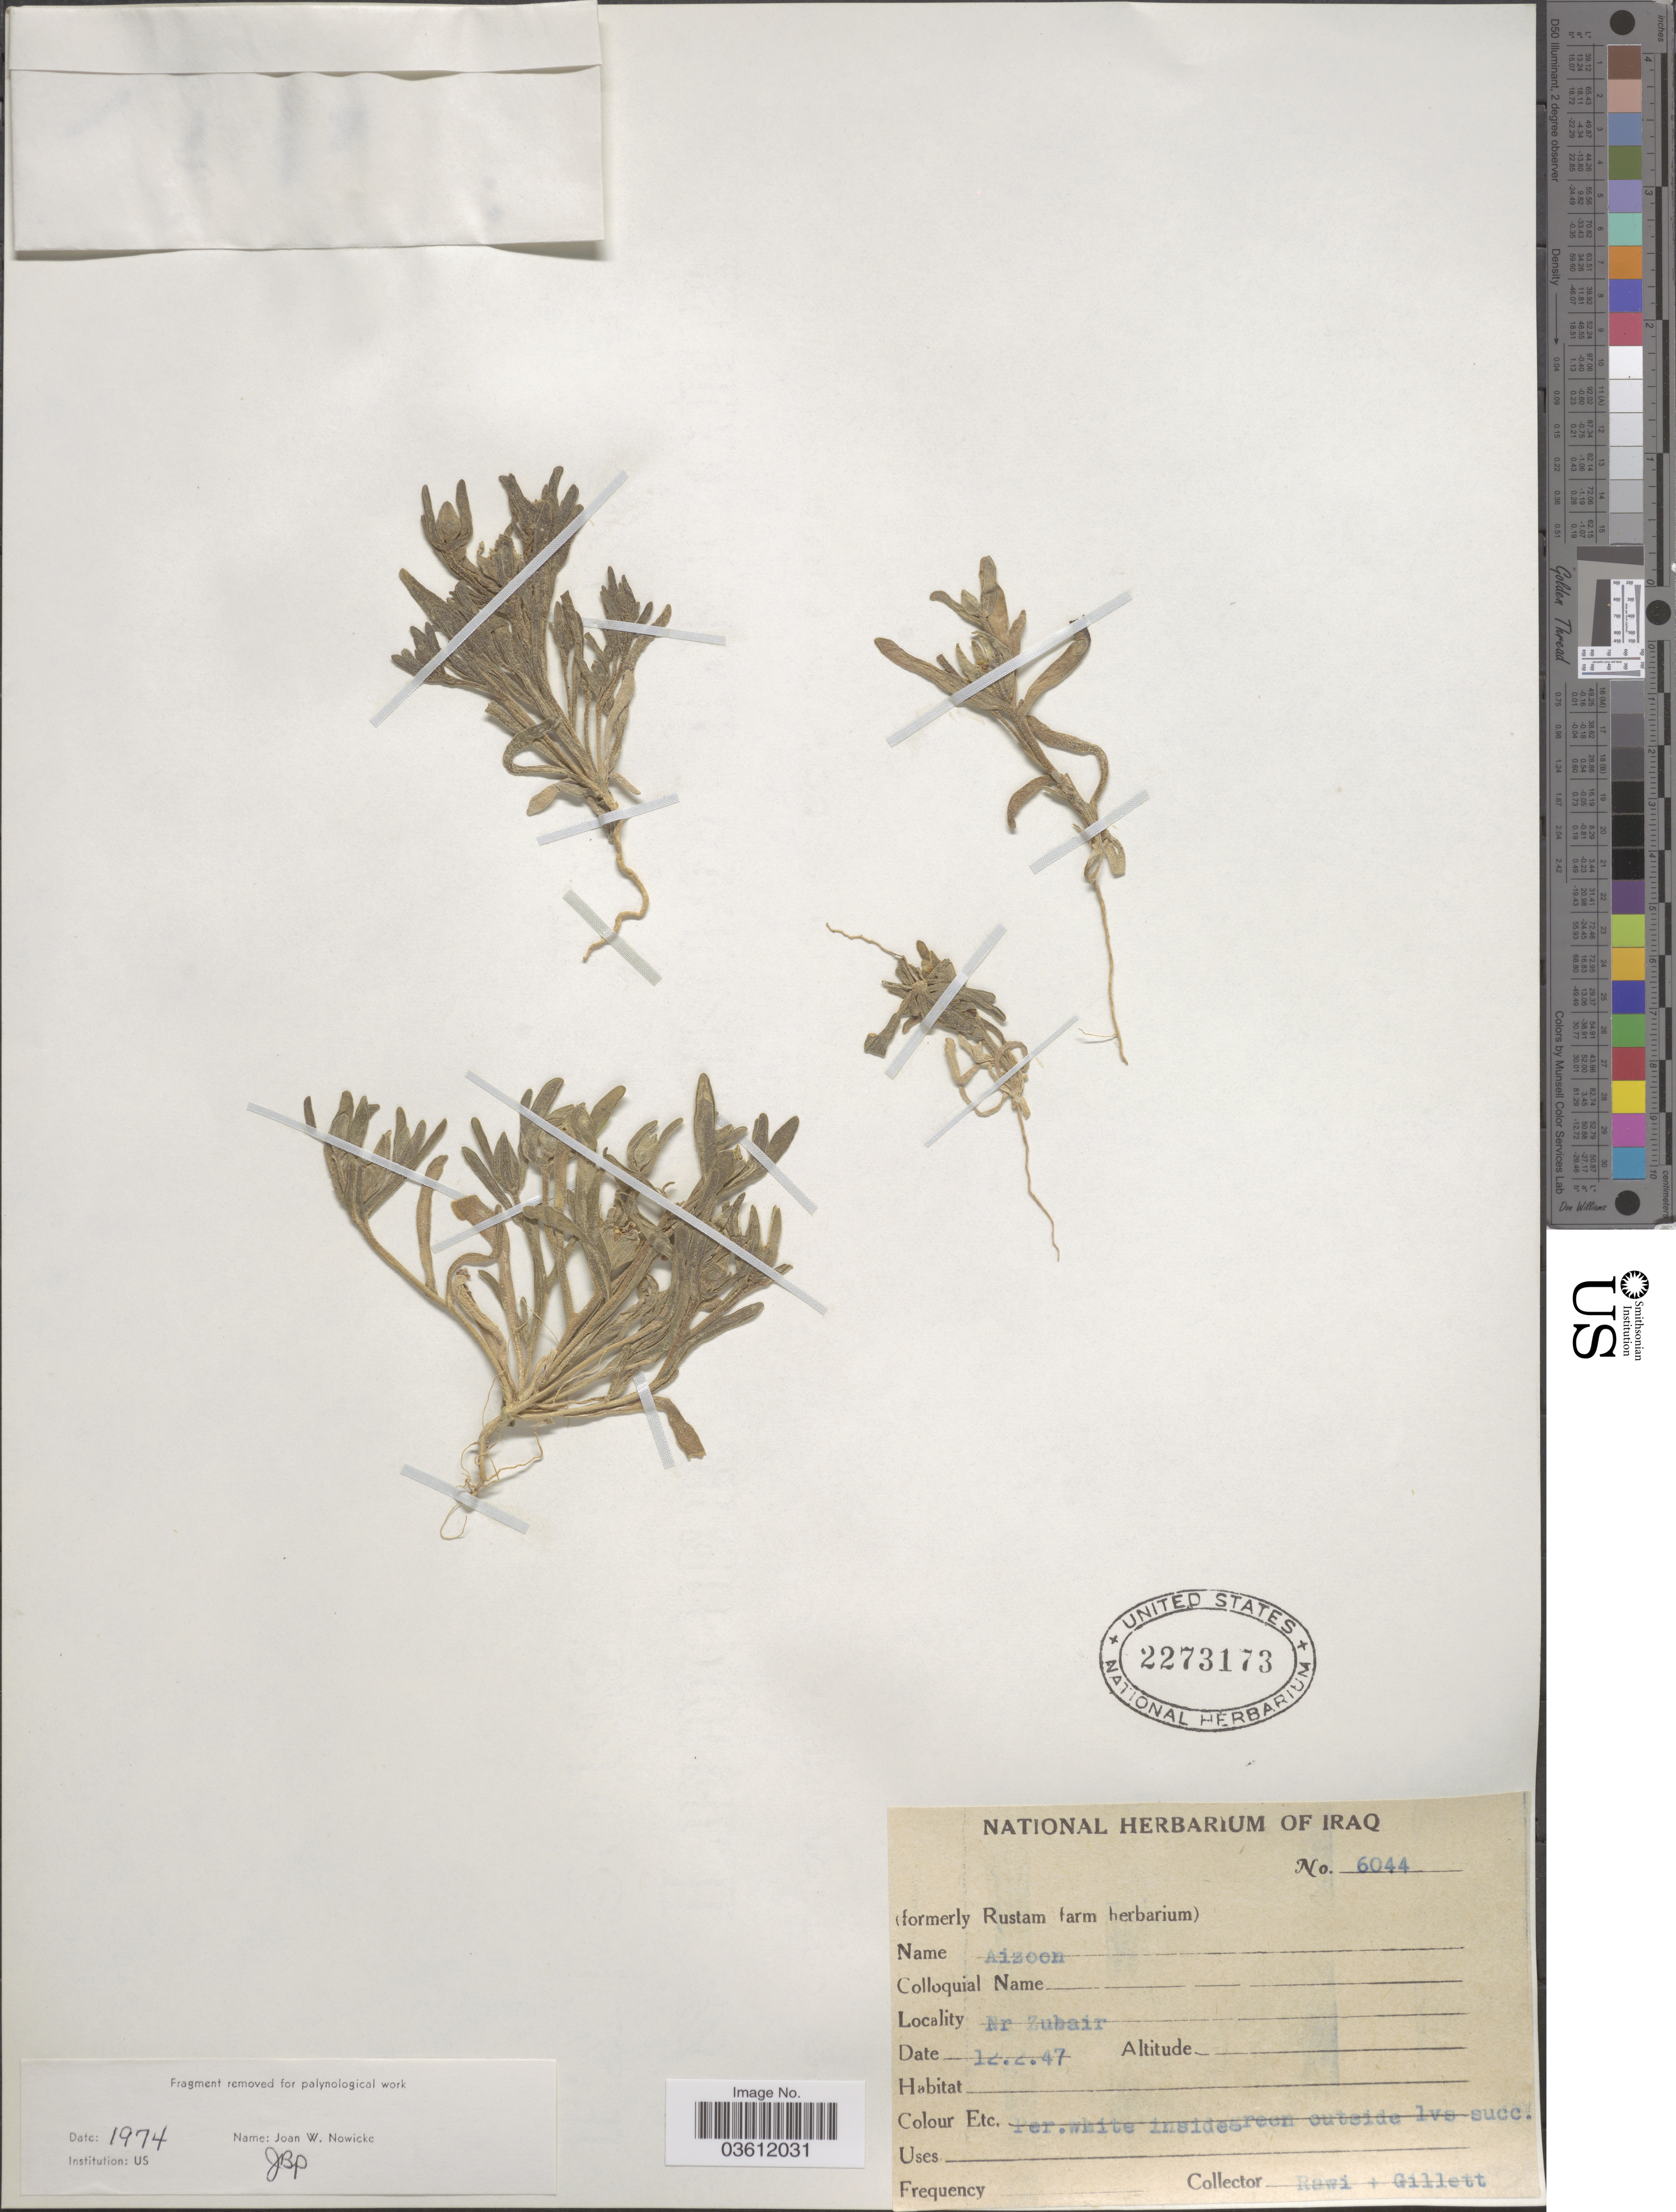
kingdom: Plantae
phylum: Tracheophyta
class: Magnoliopsida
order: Caryophyllales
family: Aizoaceae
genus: Aizoon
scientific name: Aizoon sp.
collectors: -. Rawi & Gillett, --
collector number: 6044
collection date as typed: Transcribed d/m/y: 12/2/47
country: Iraq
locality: Nr Zubair.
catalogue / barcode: US 2273173